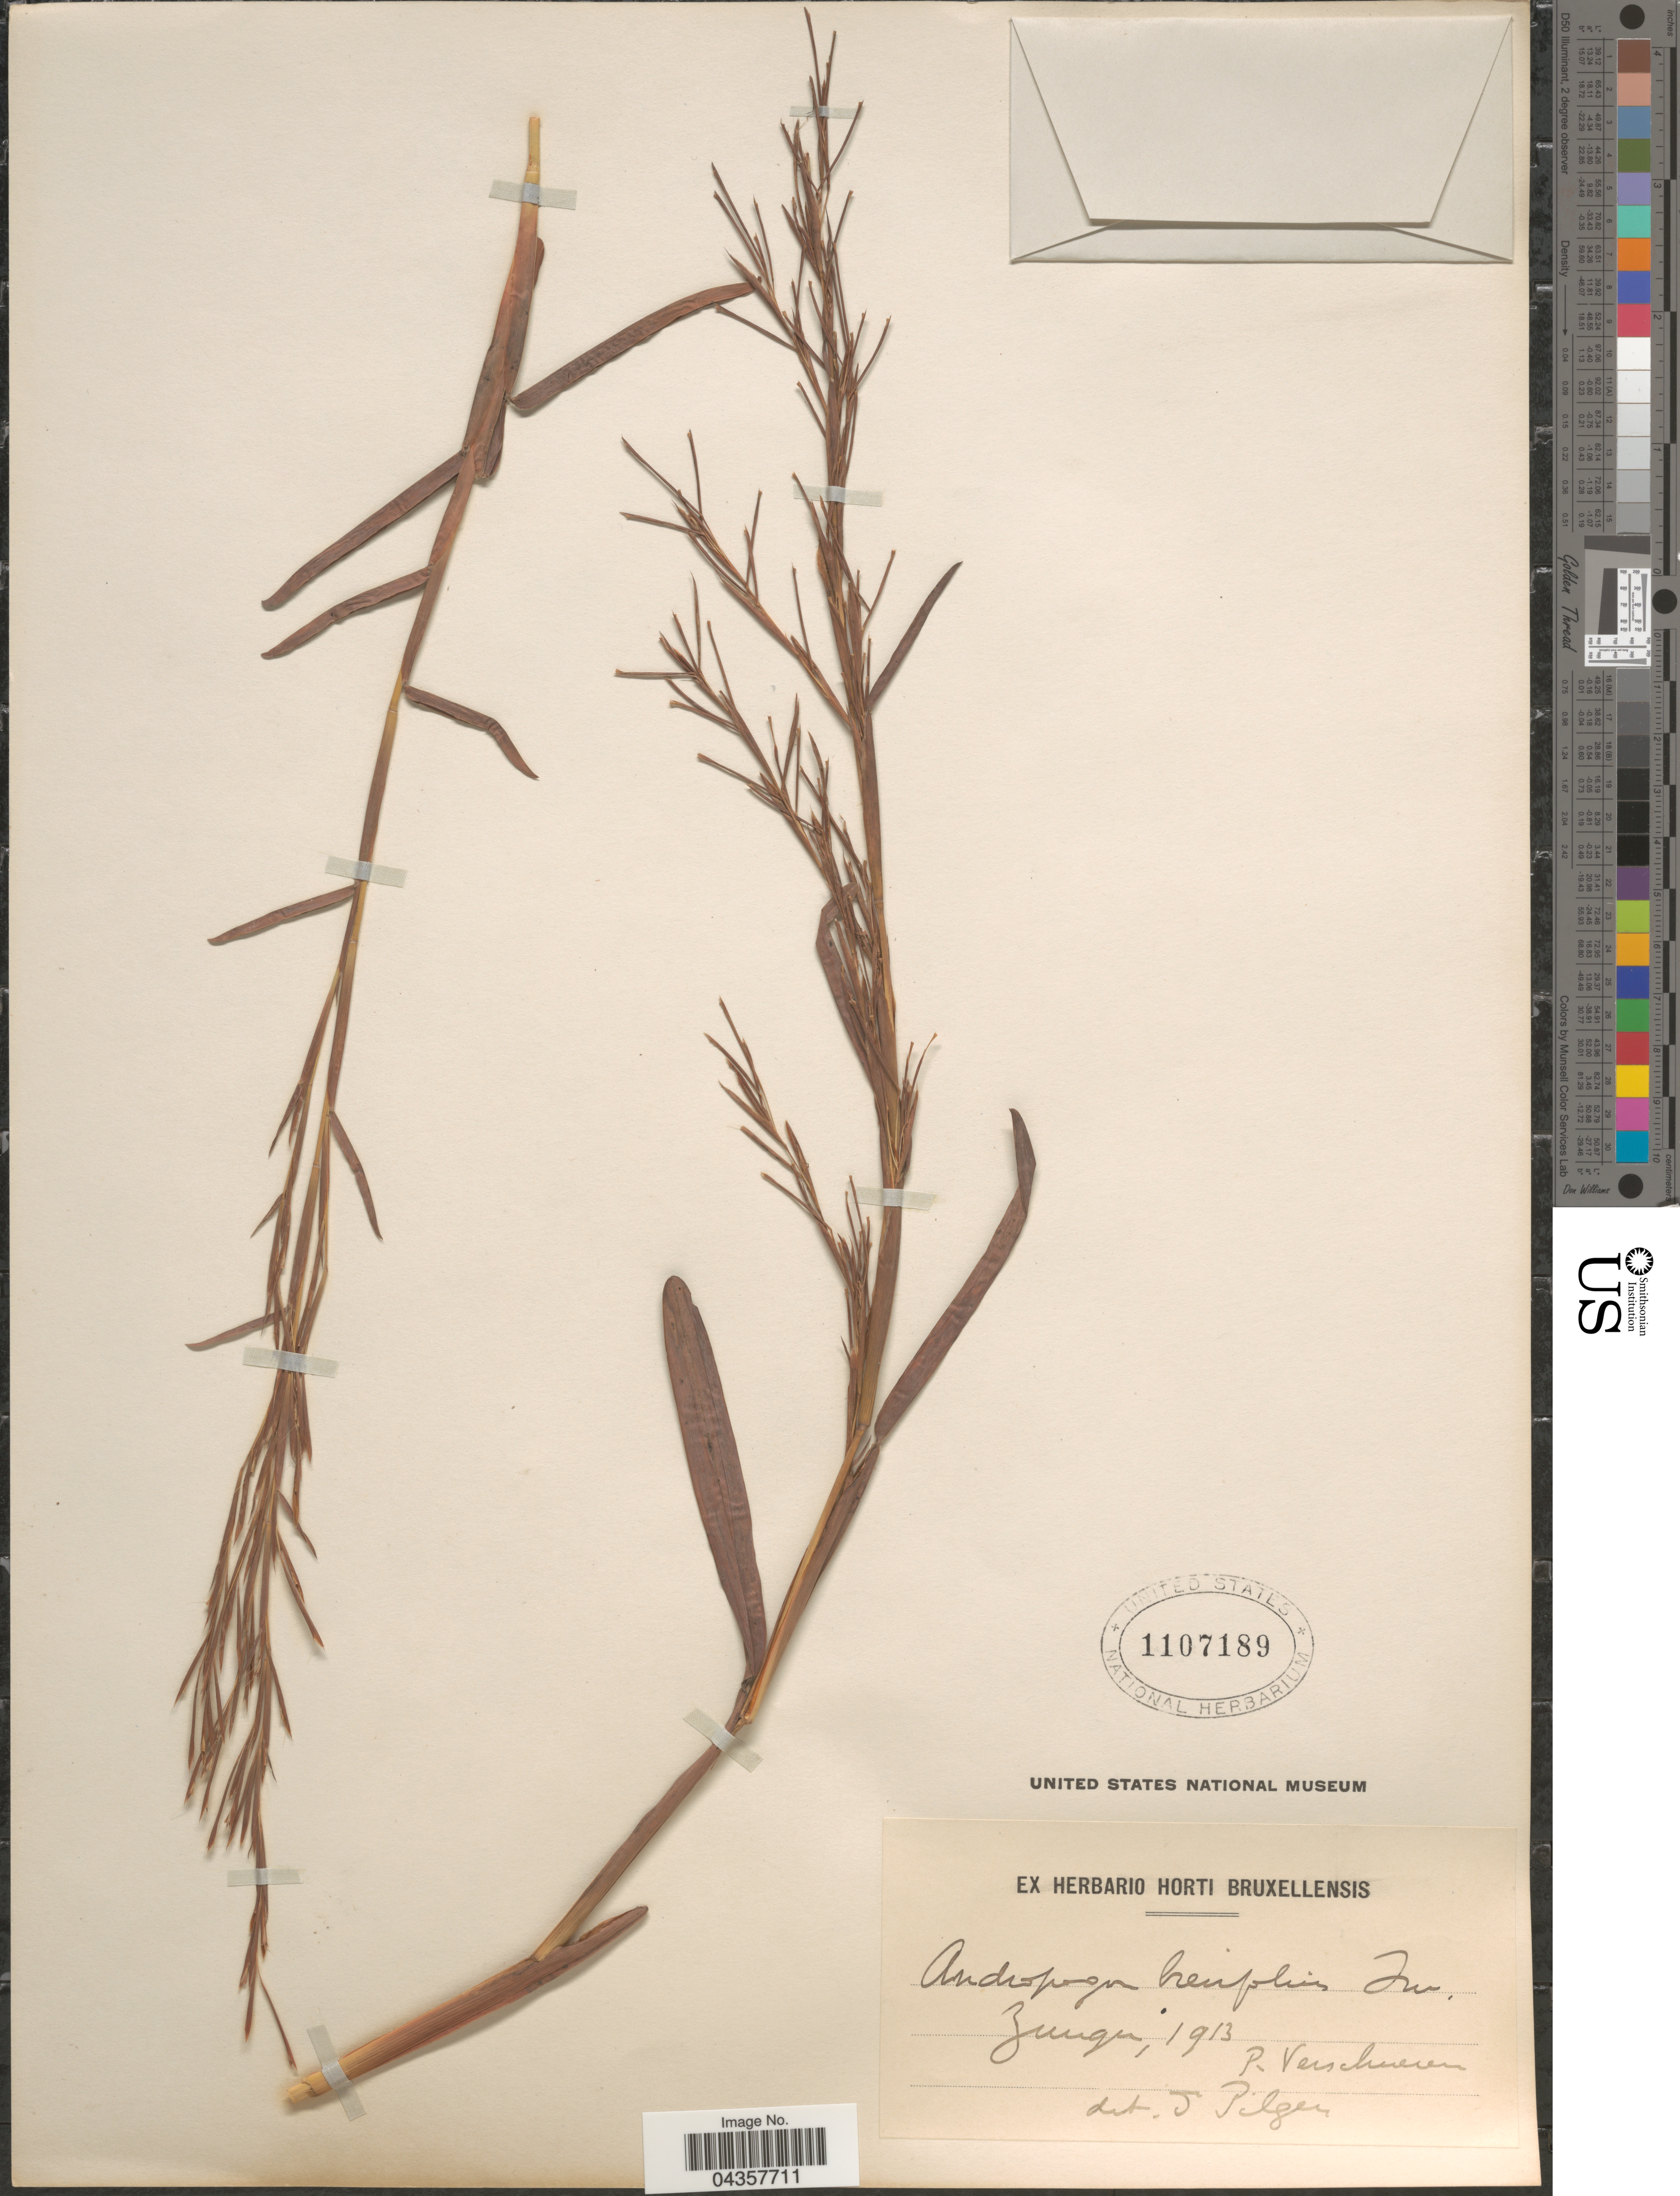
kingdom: Plantae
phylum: Tracheophyta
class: Liliopsida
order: Poales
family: Poaceae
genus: Schizachyrium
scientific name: Schizachyrium brevifolium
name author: (Sw.) Nees ex Büse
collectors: P. Verschueren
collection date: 1913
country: Congo, Democratic Republic of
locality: Zungu.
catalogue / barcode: US 1107189